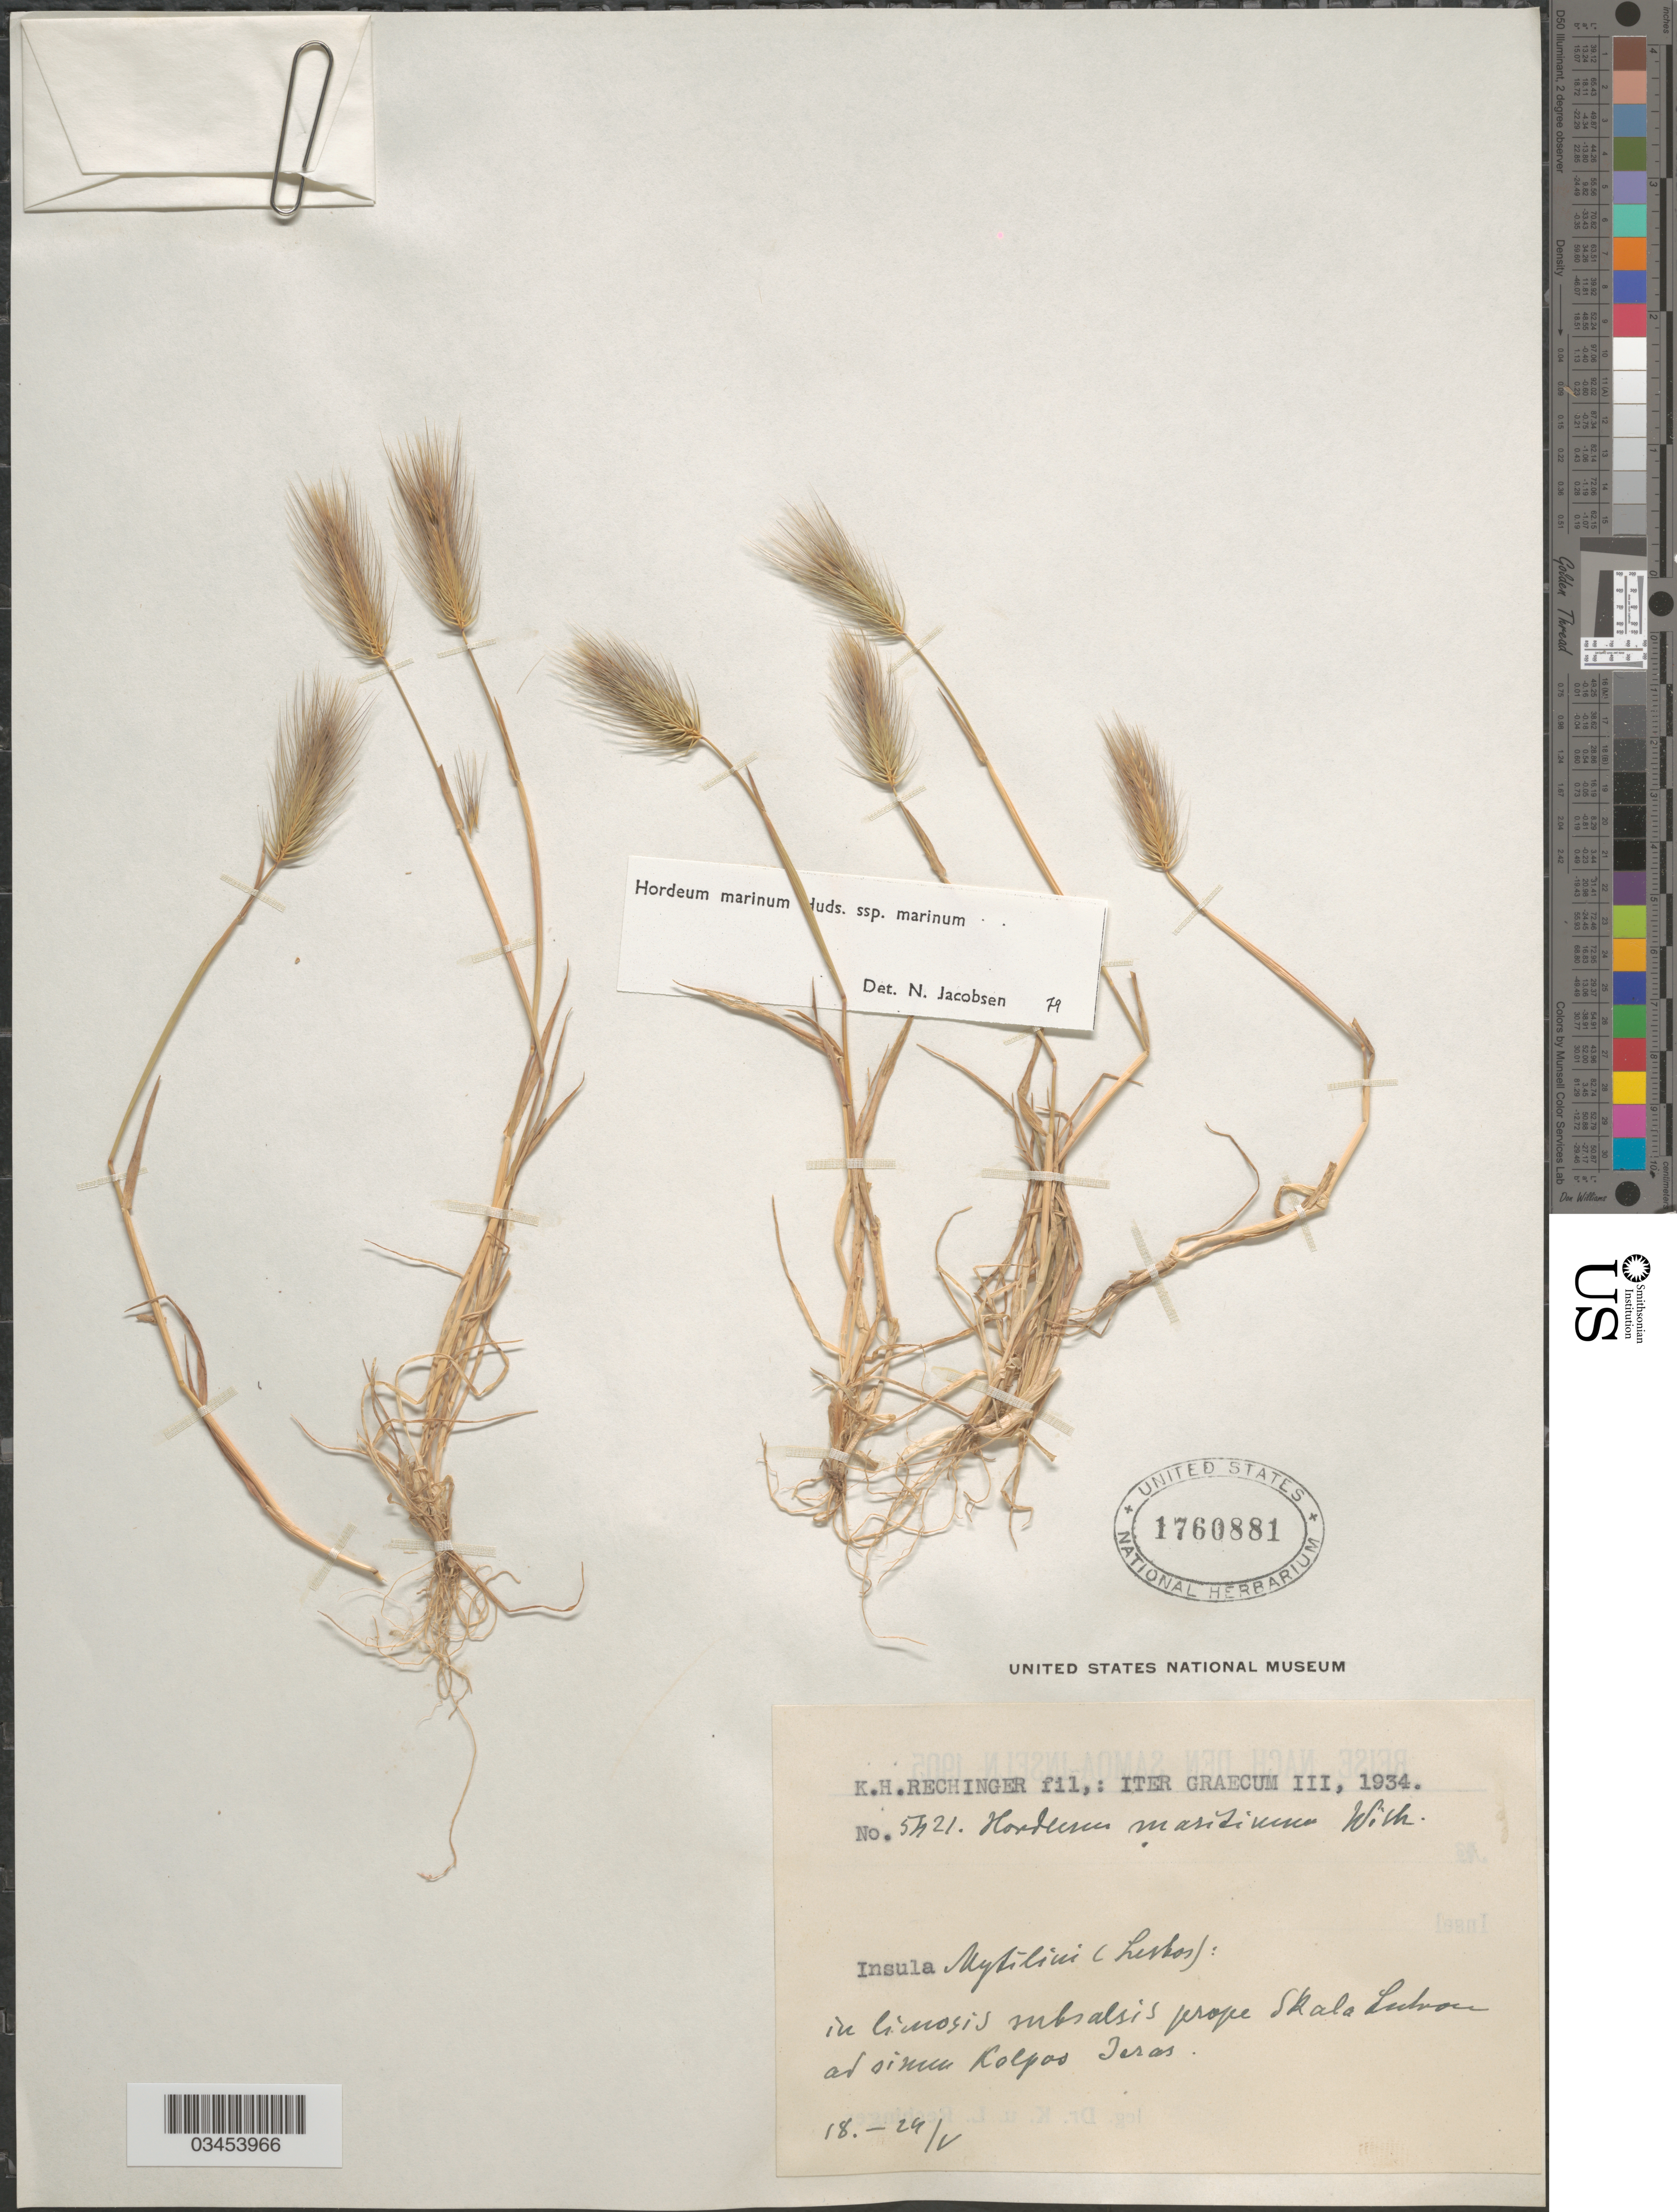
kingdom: Plantae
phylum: Tracheophyta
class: Liliopsida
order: Poales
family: Poaceae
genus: Hordeum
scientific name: Hordeum marinum subsp. marinum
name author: Huds.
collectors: K. H. Rechinger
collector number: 5421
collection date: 1934-05-18/1934-05-24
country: Greece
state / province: North Aegean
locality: Iter Graecum III, 1934. Insula Mytilini (Lesbos): in limosis subsalsis prope Skala Lutron ad sinus Kolpos Ieras.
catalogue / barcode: US 1760881